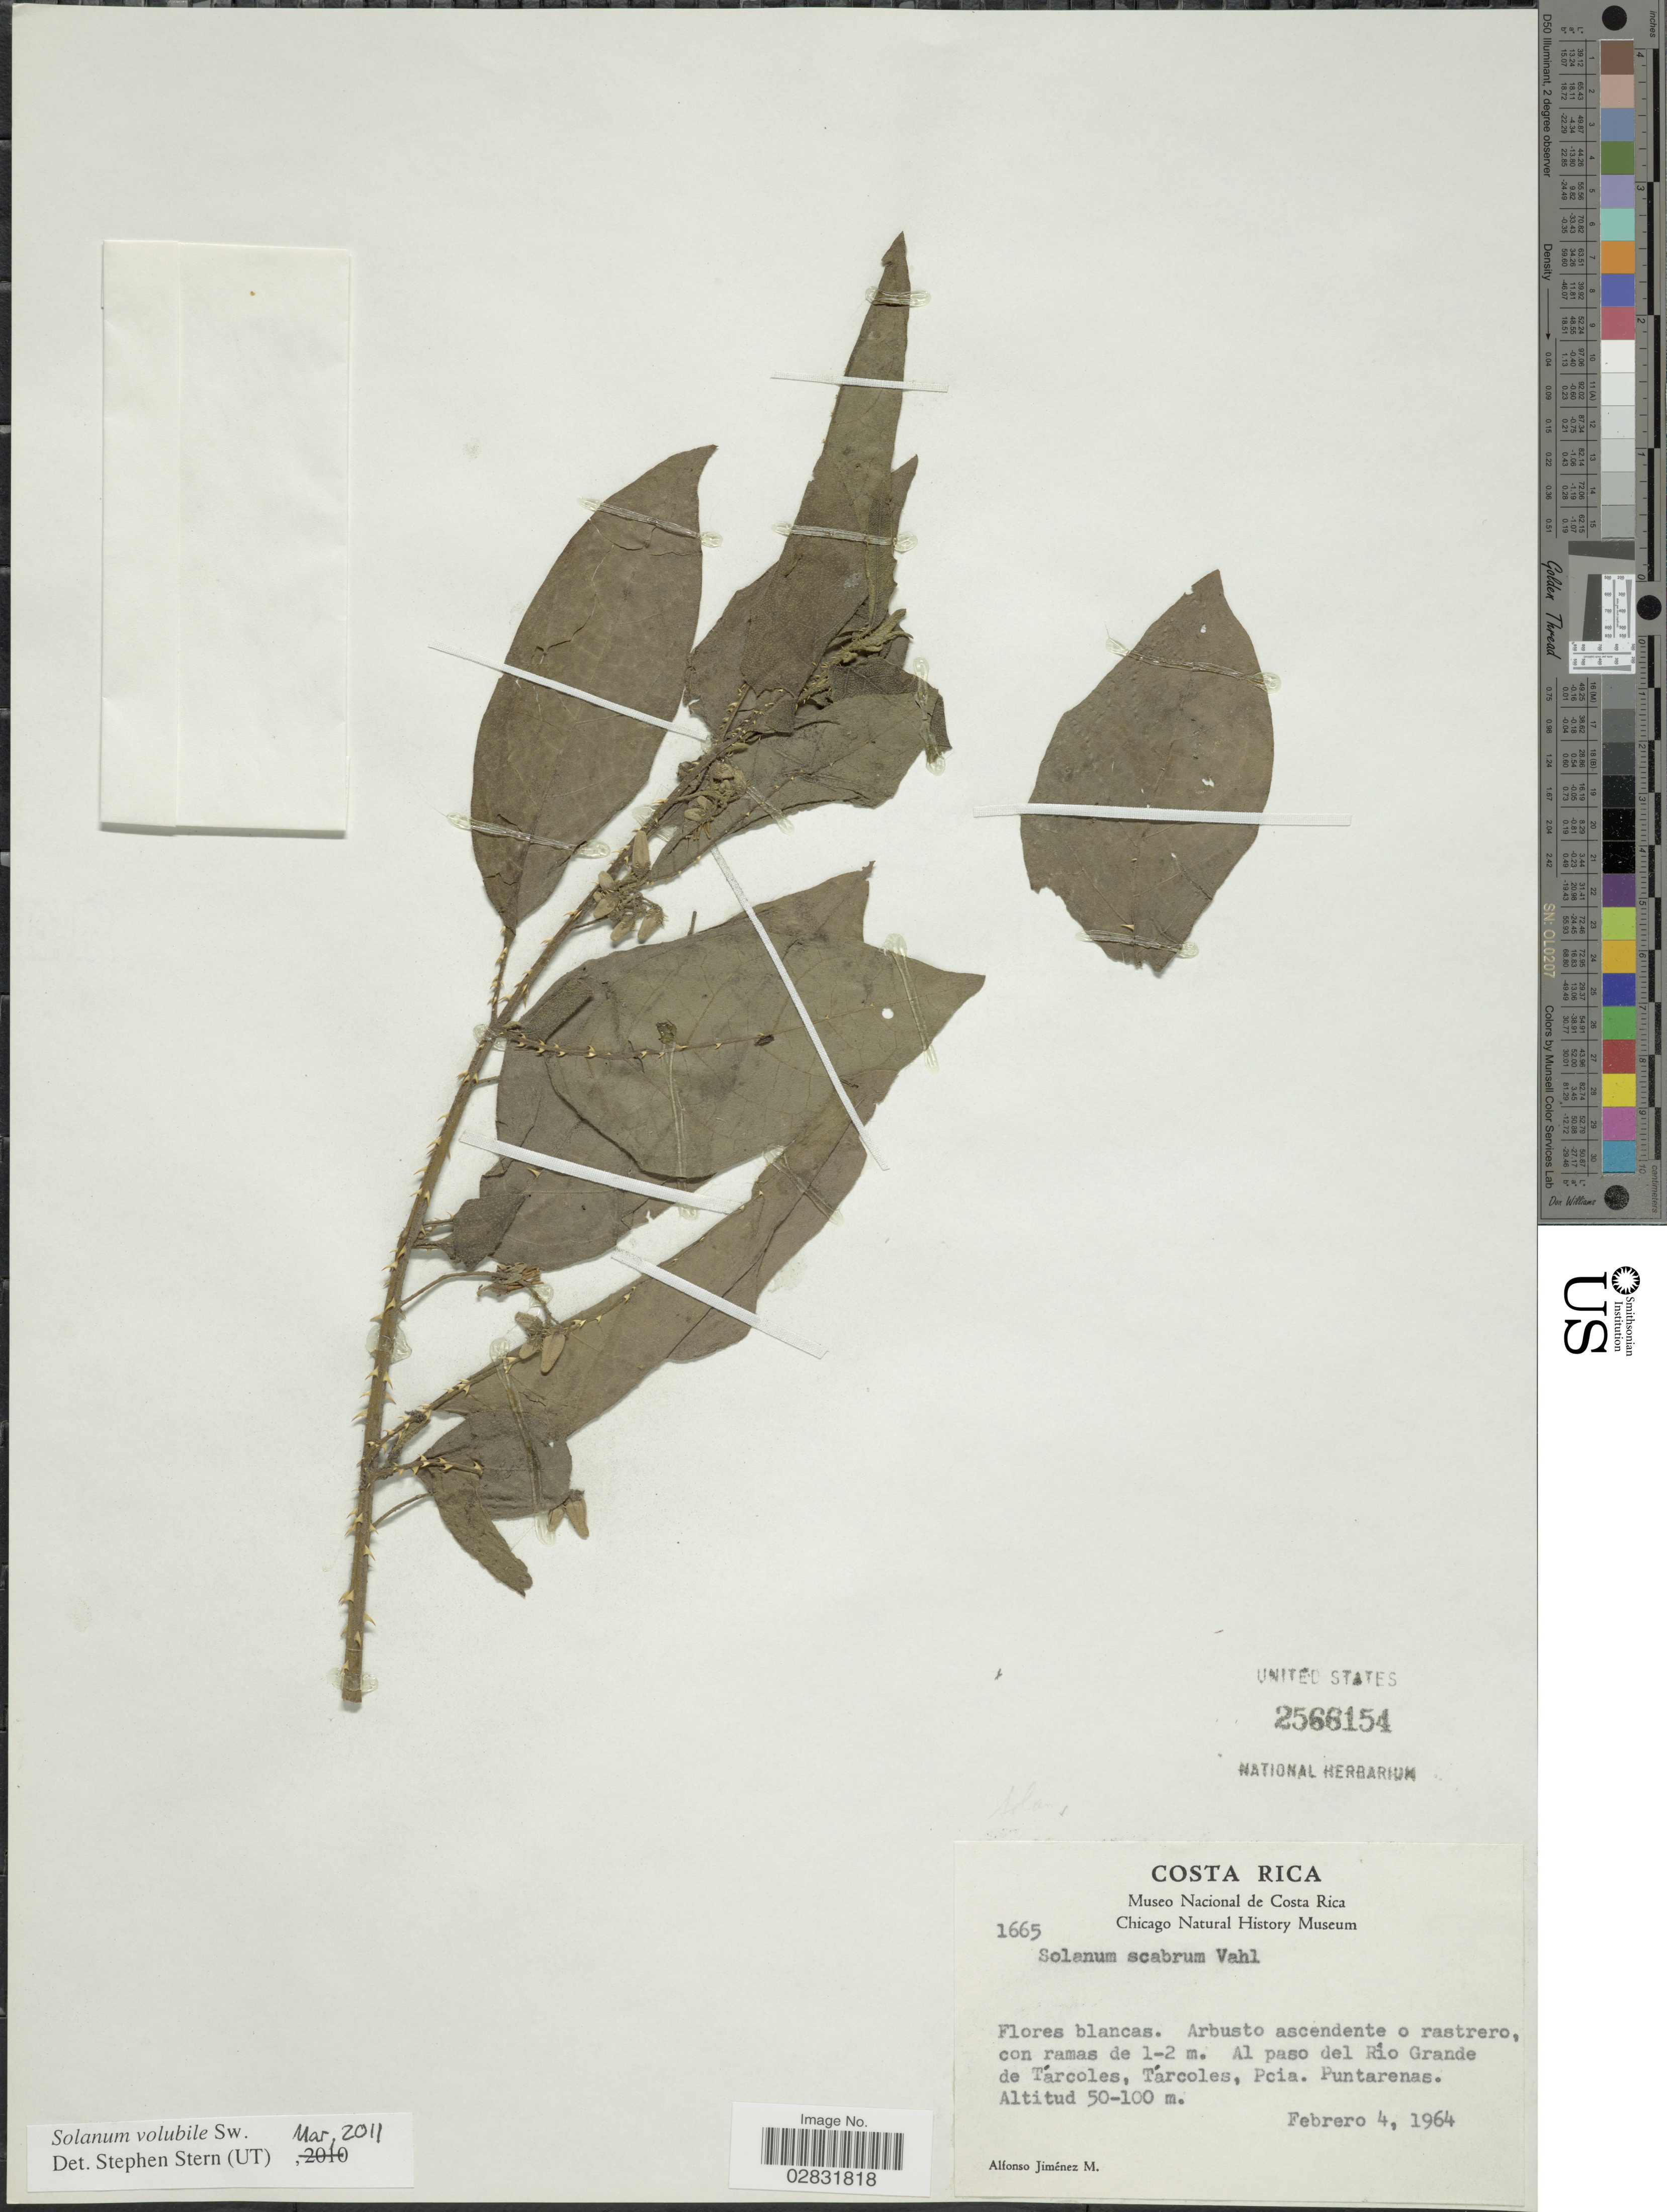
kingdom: Plantae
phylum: Tracheophyta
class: Magnoliopsida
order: Solanales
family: Solanaceae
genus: Solanum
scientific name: Solanum volubile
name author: Sw.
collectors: A. Jimenez M.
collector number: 1665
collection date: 1964-02-04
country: Costa Rica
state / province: Puntarenas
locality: Al paso del Rio Grande de Tárcoles, Tárcoles.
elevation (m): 50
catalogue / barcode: US 2566154